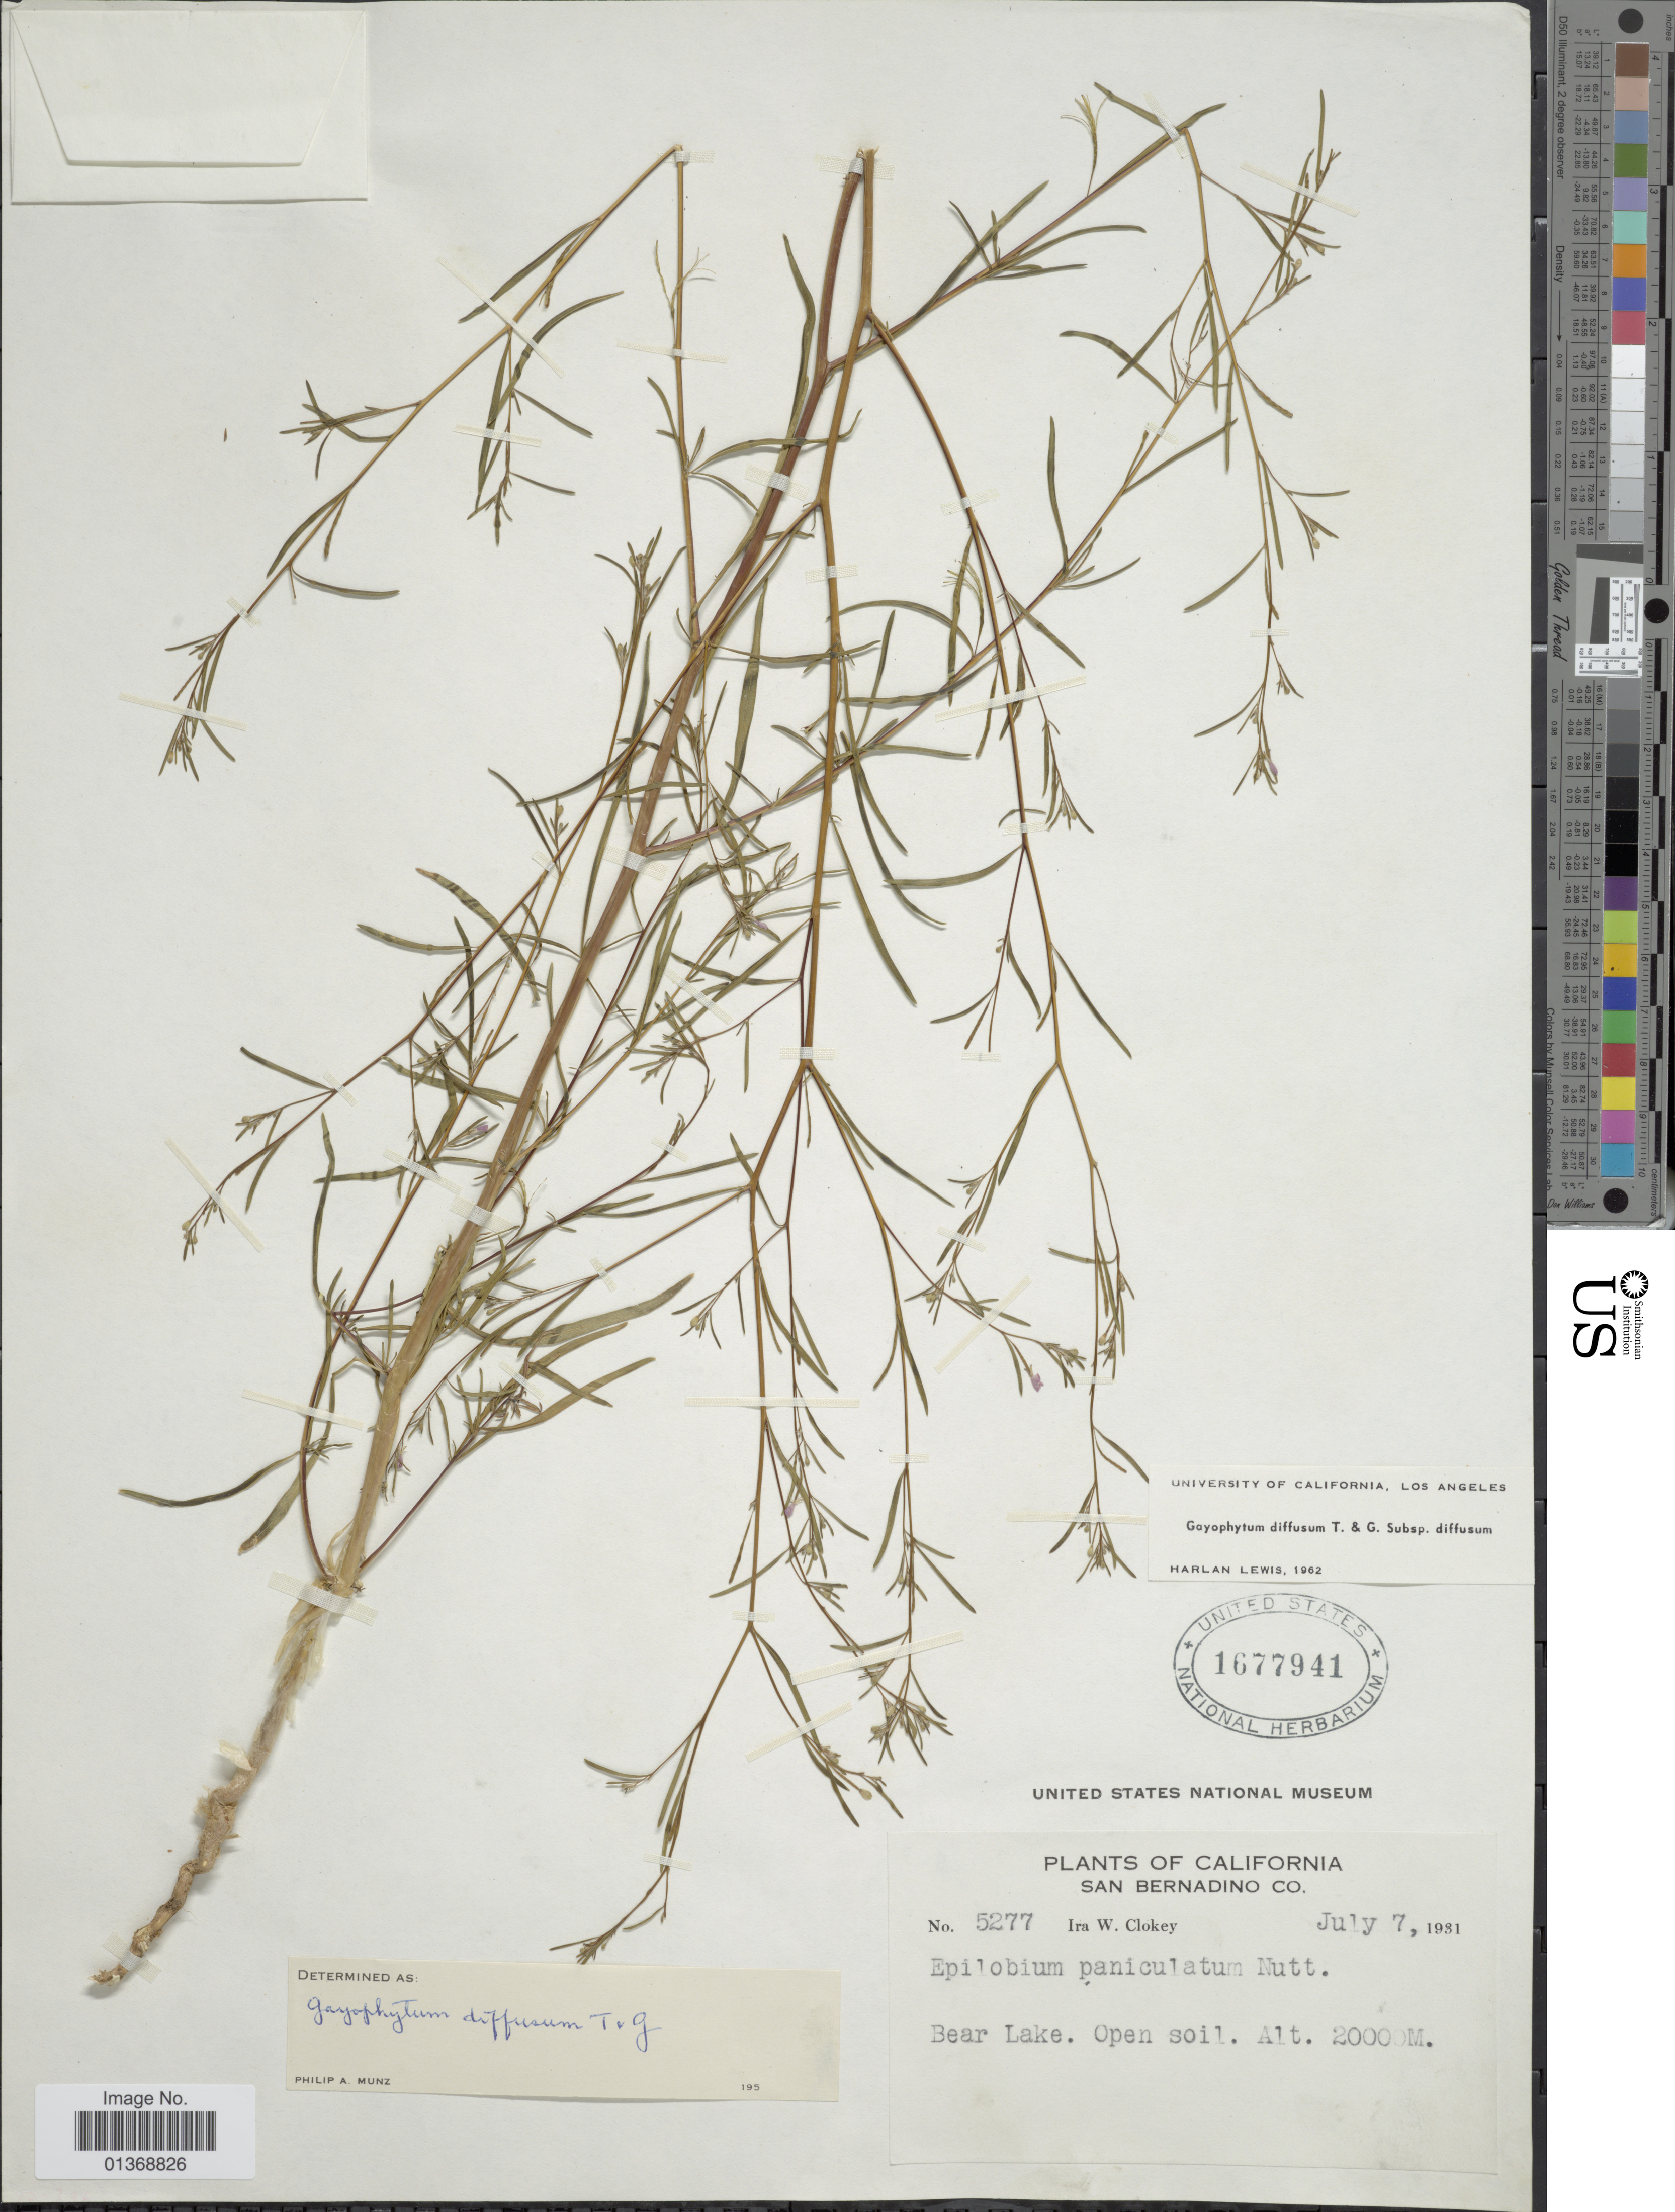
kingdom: Plantae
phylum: Tracheophyta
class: Magnoliopsida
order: Myrtales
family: Onagraceae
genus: Gayophytum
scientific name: Gayophytum diffusum subsp. diffusum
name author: Torr. & A. Gray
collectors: I. W. Clokey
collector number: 5277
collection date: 1931-07-07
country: United States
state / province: California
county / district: San Bernardino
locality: San Bernardino Co., Bear Lake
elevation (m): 2000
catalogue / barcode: US 1677941